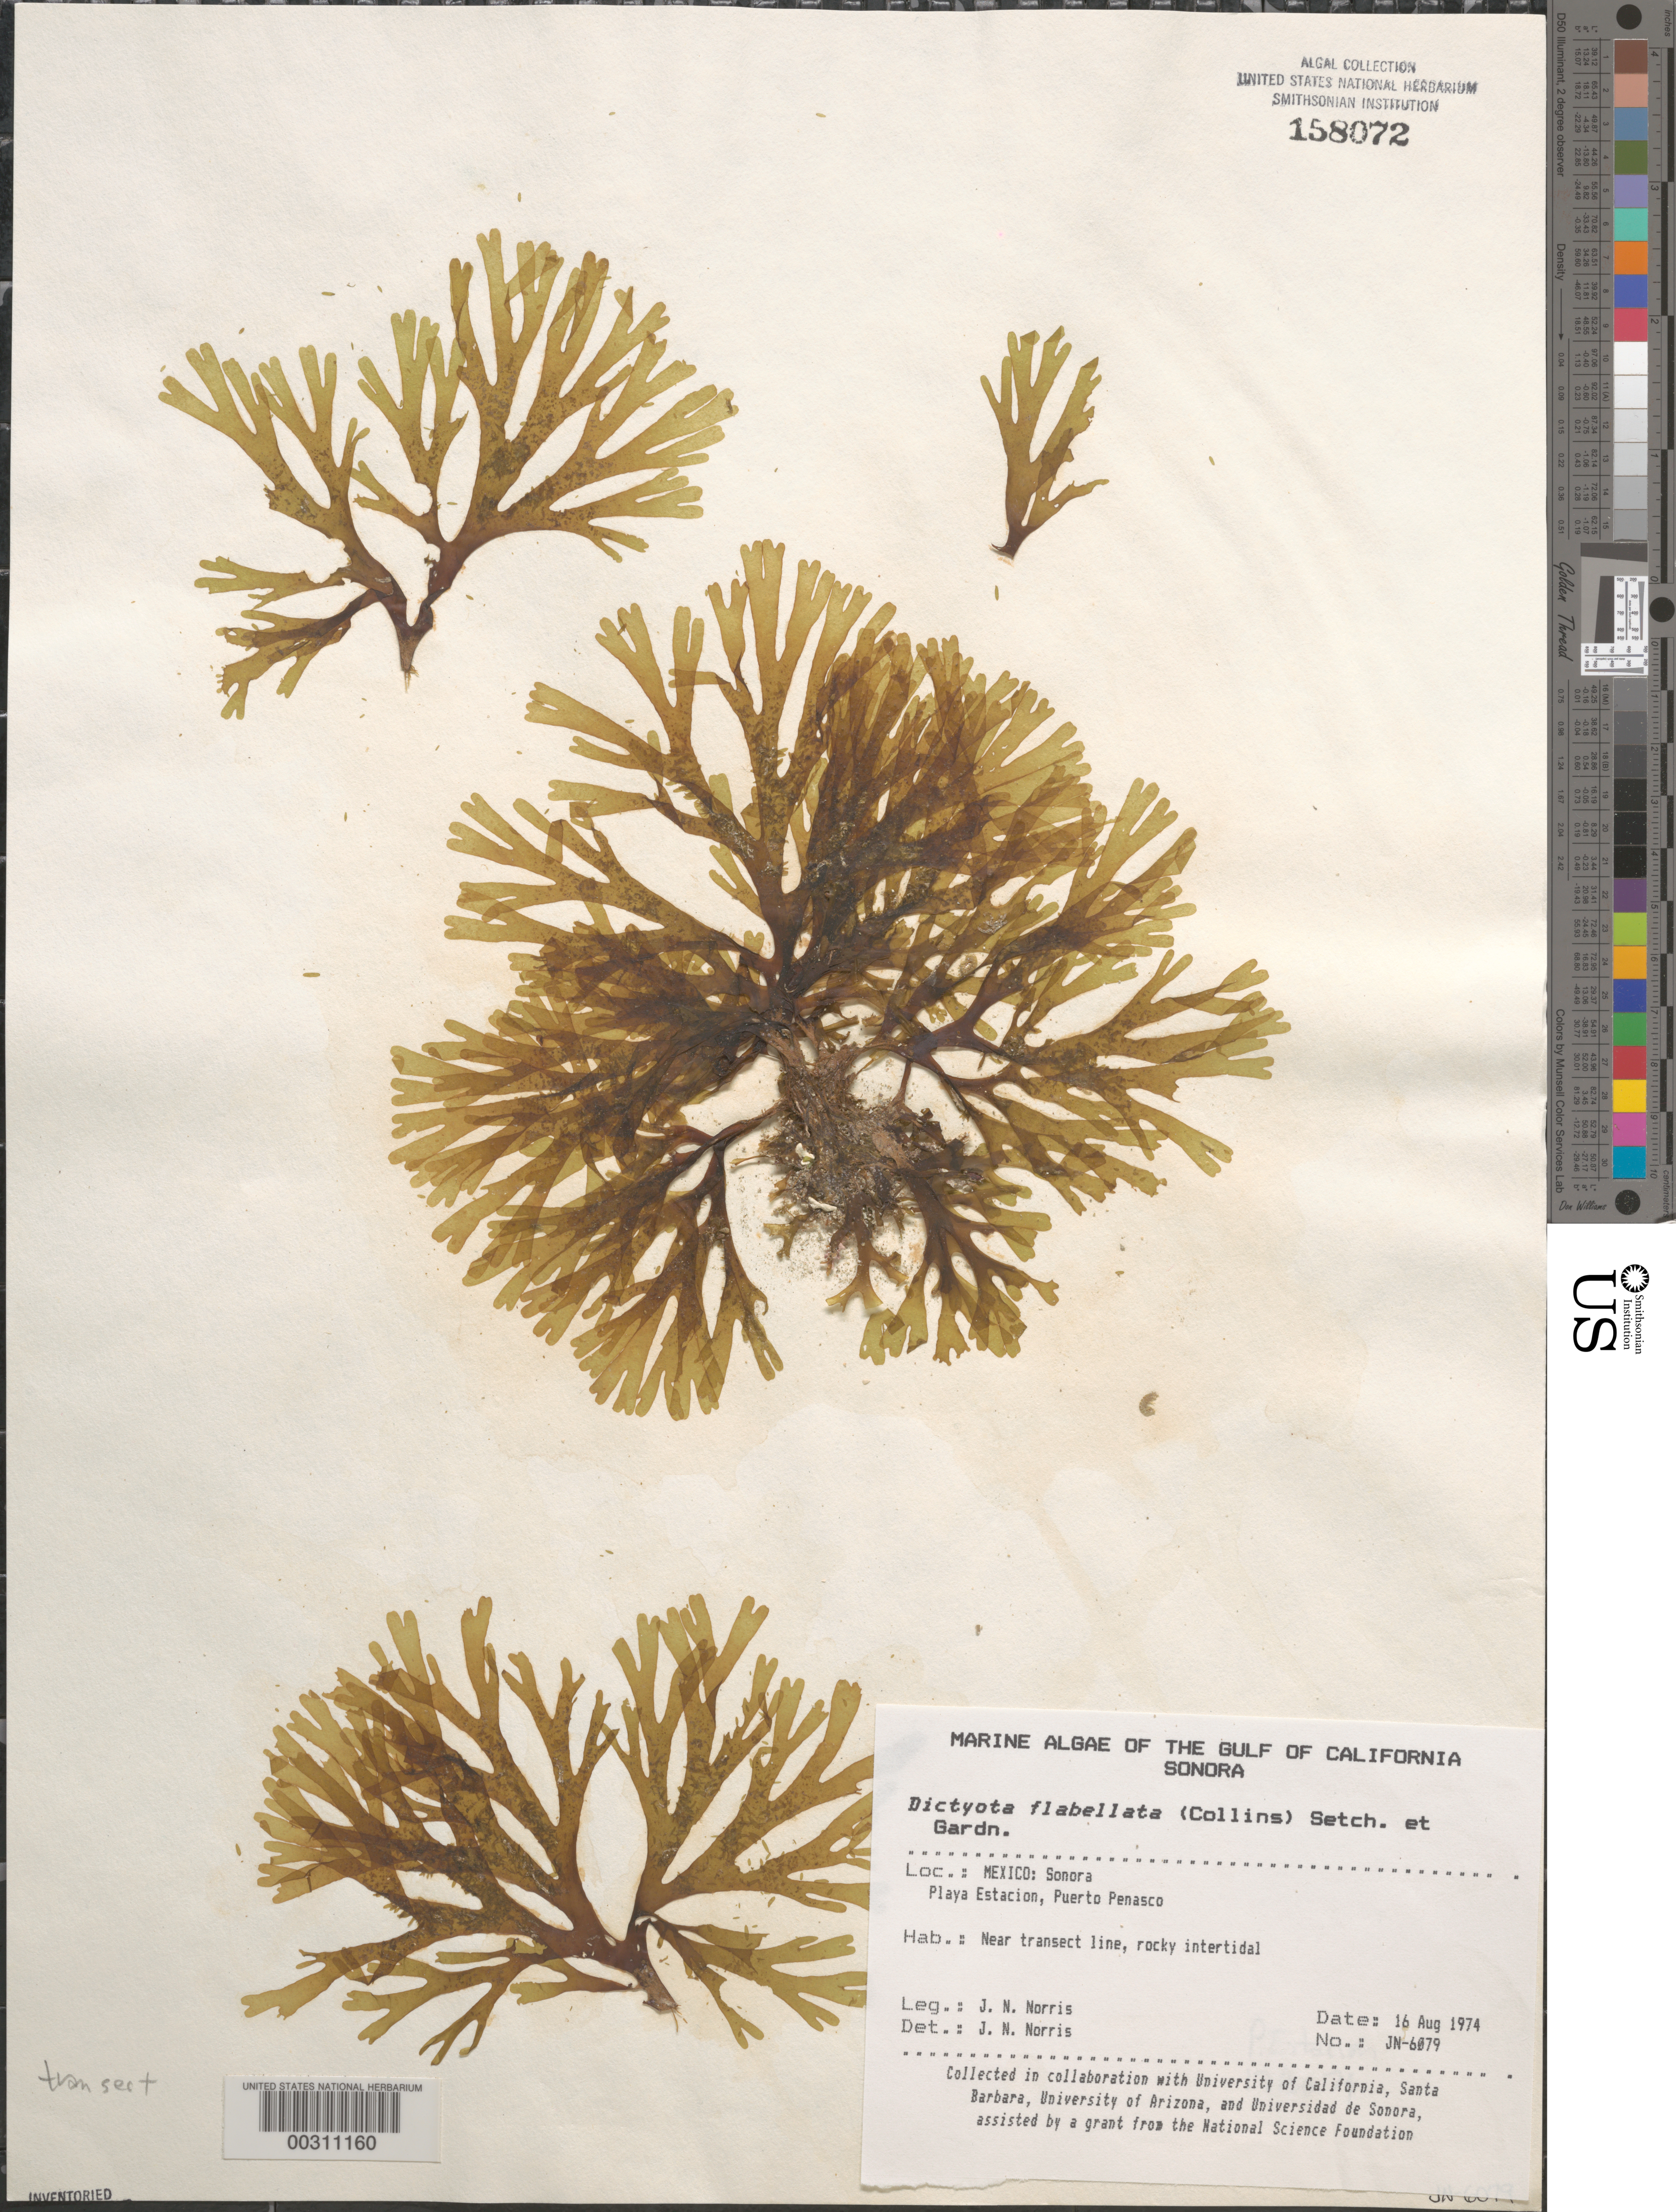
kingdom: Chromista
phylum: Ochrophyta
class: Phaeophyceae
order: Dictyotales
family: Dictyotaceae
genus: Dictyota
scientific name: Dictyota flabellata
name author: (Collins) Setch. & N.L. Gardner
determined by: Norris, James N.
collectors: J. N. Norris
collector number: JN-6079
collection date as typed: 16 Aug 1974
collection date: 1974-08-16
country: Mexico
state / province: Sonora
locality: Playa Estacion, Puerto Penasco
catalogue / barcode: US 158072